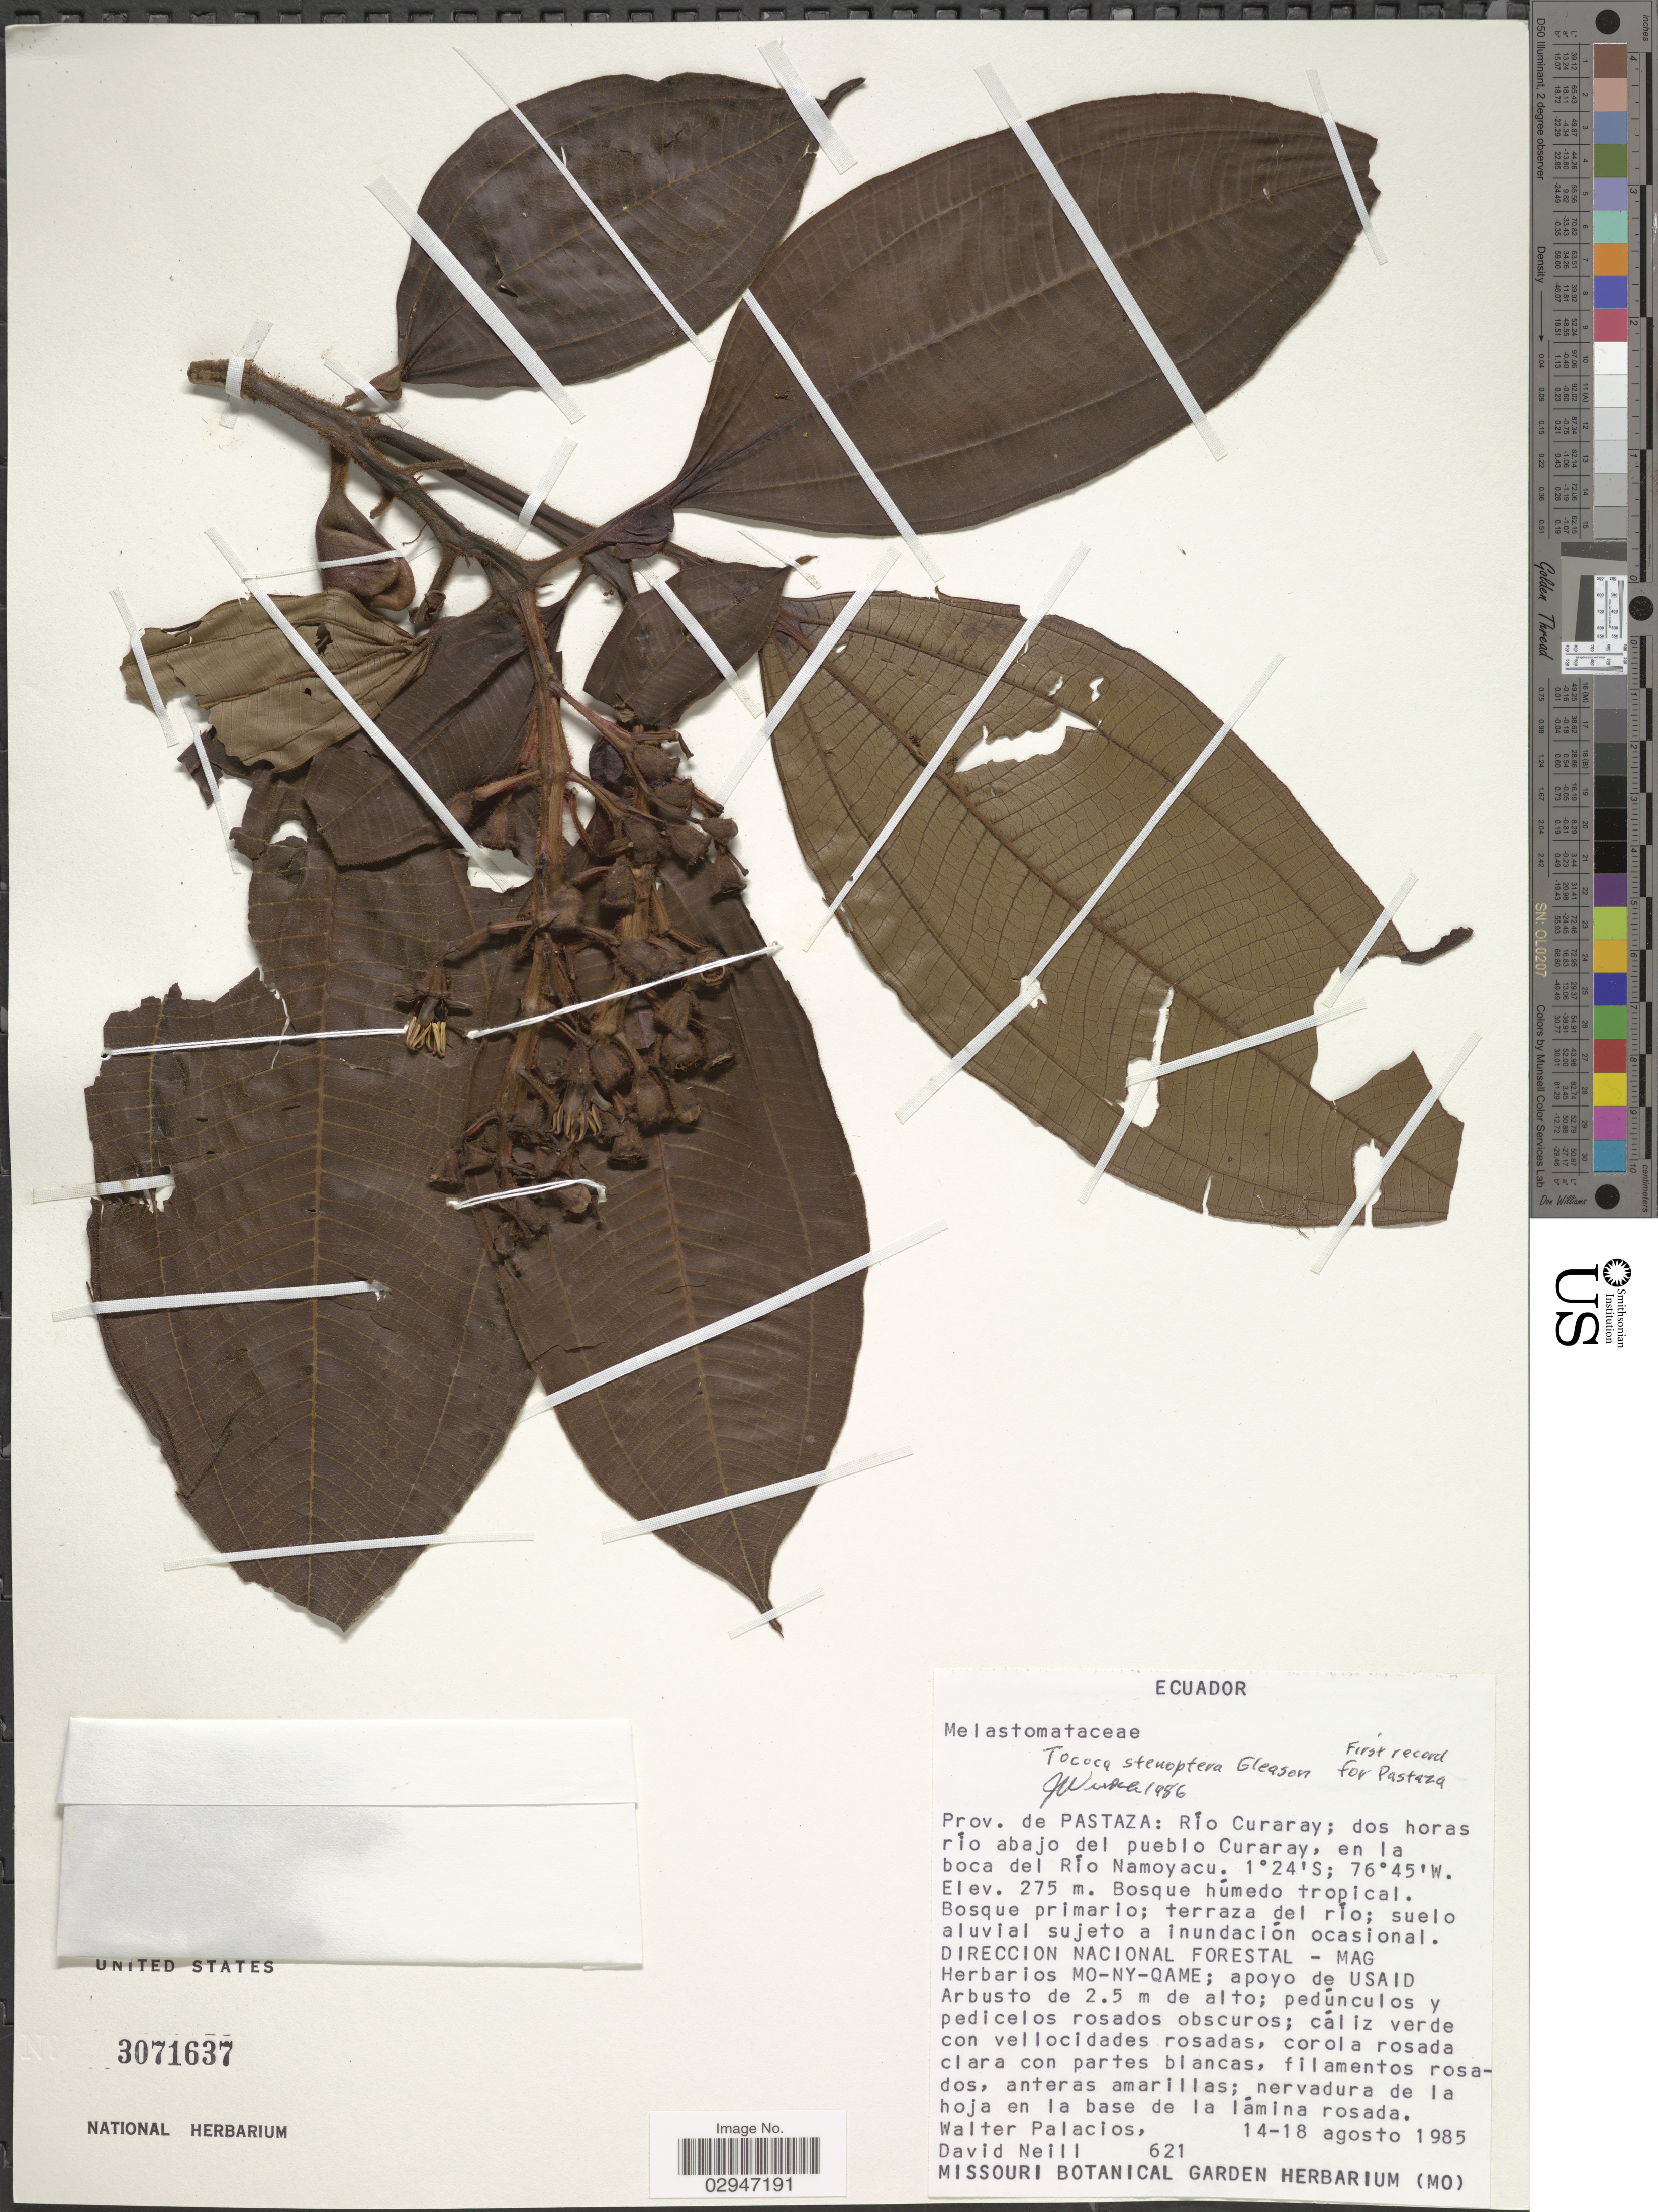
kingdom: Plantae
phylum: Tracheophyta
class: Magnoliopsida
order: Myrtales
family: Melastomataceae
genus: Tococa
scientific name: Tococa stenoptera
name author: Gleason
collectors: W. Palacios & D. Neill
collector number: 621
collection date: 1985-08-14/1985-08-18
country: Ecuador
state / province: Pastaza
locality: Río Curaray; dos horas río abajo del pueblo Curaray, en la boca del Río Namoyacu.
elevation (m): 275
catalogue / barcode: US 3071637